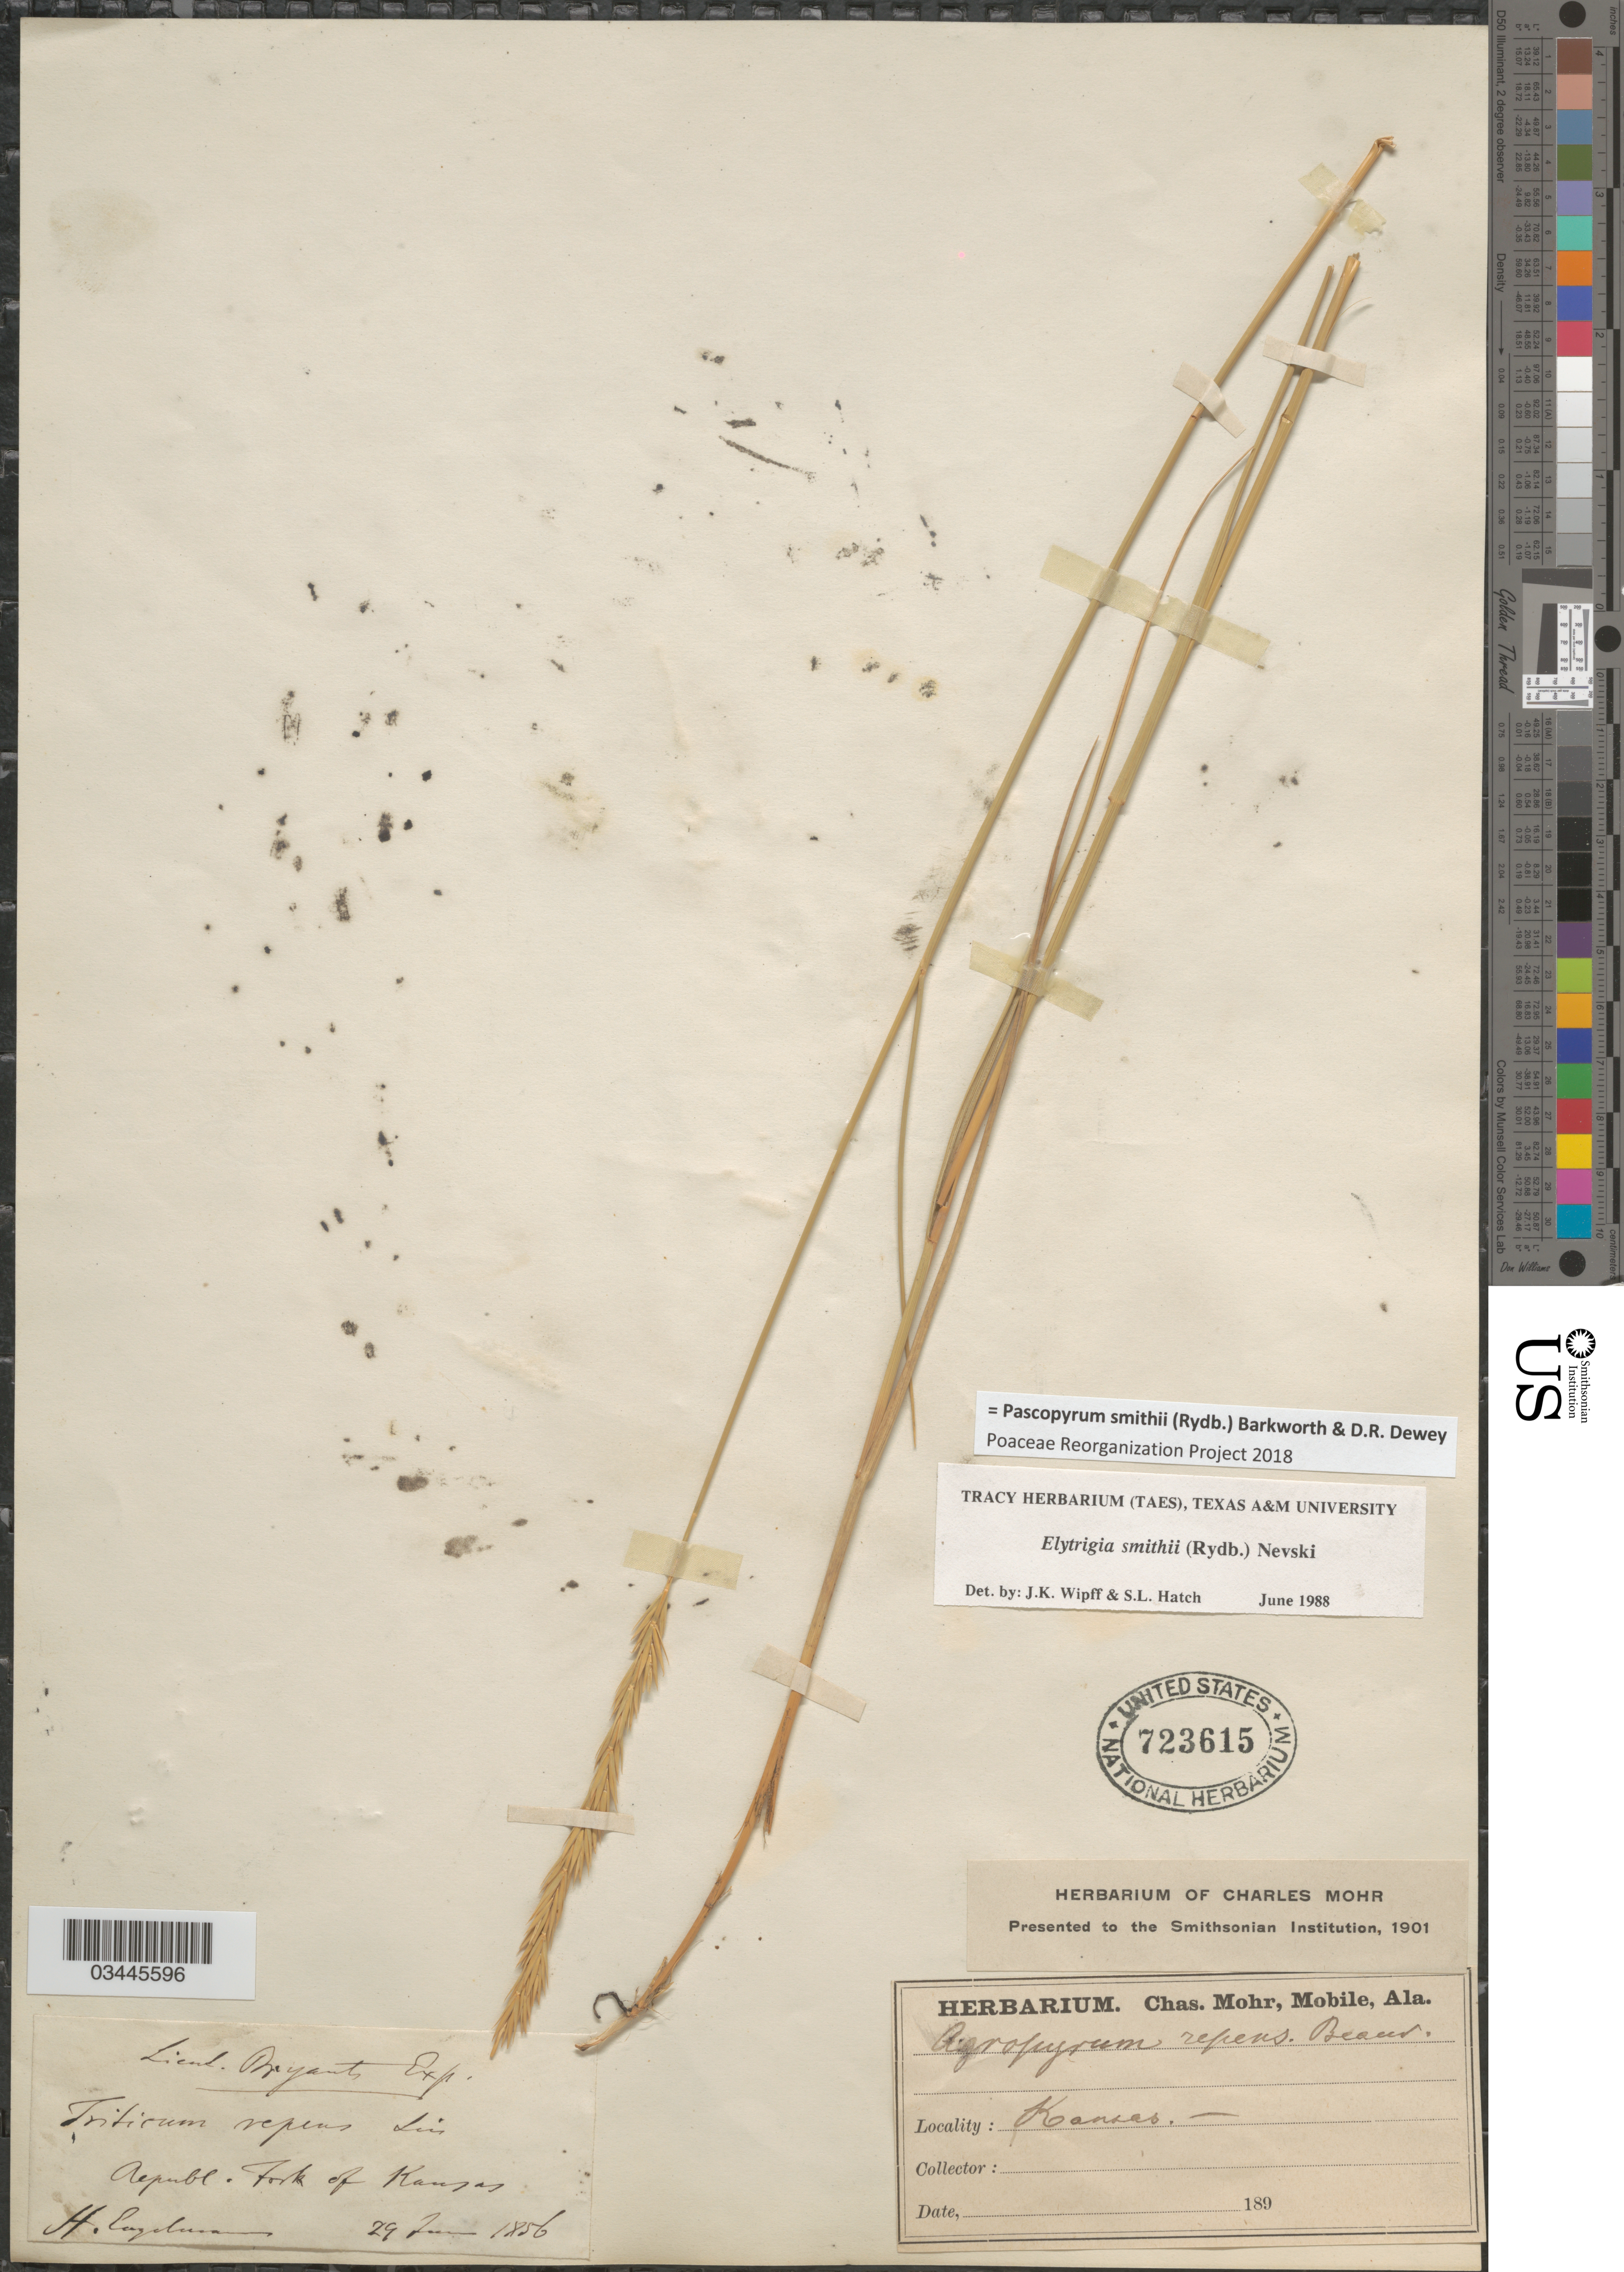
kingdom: Plantae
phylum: Tracheophyta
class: Liliopsida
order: Poales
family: Poaceae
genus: Pascopyrum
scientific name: Pascopyrum smithii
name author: (Rydb.) Barkworth & Dewey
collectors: H. Engelmann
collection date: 1856-06-29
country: United States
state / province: Kansas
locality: Aepubl. Fork of Kansas.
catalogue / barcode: US 723615